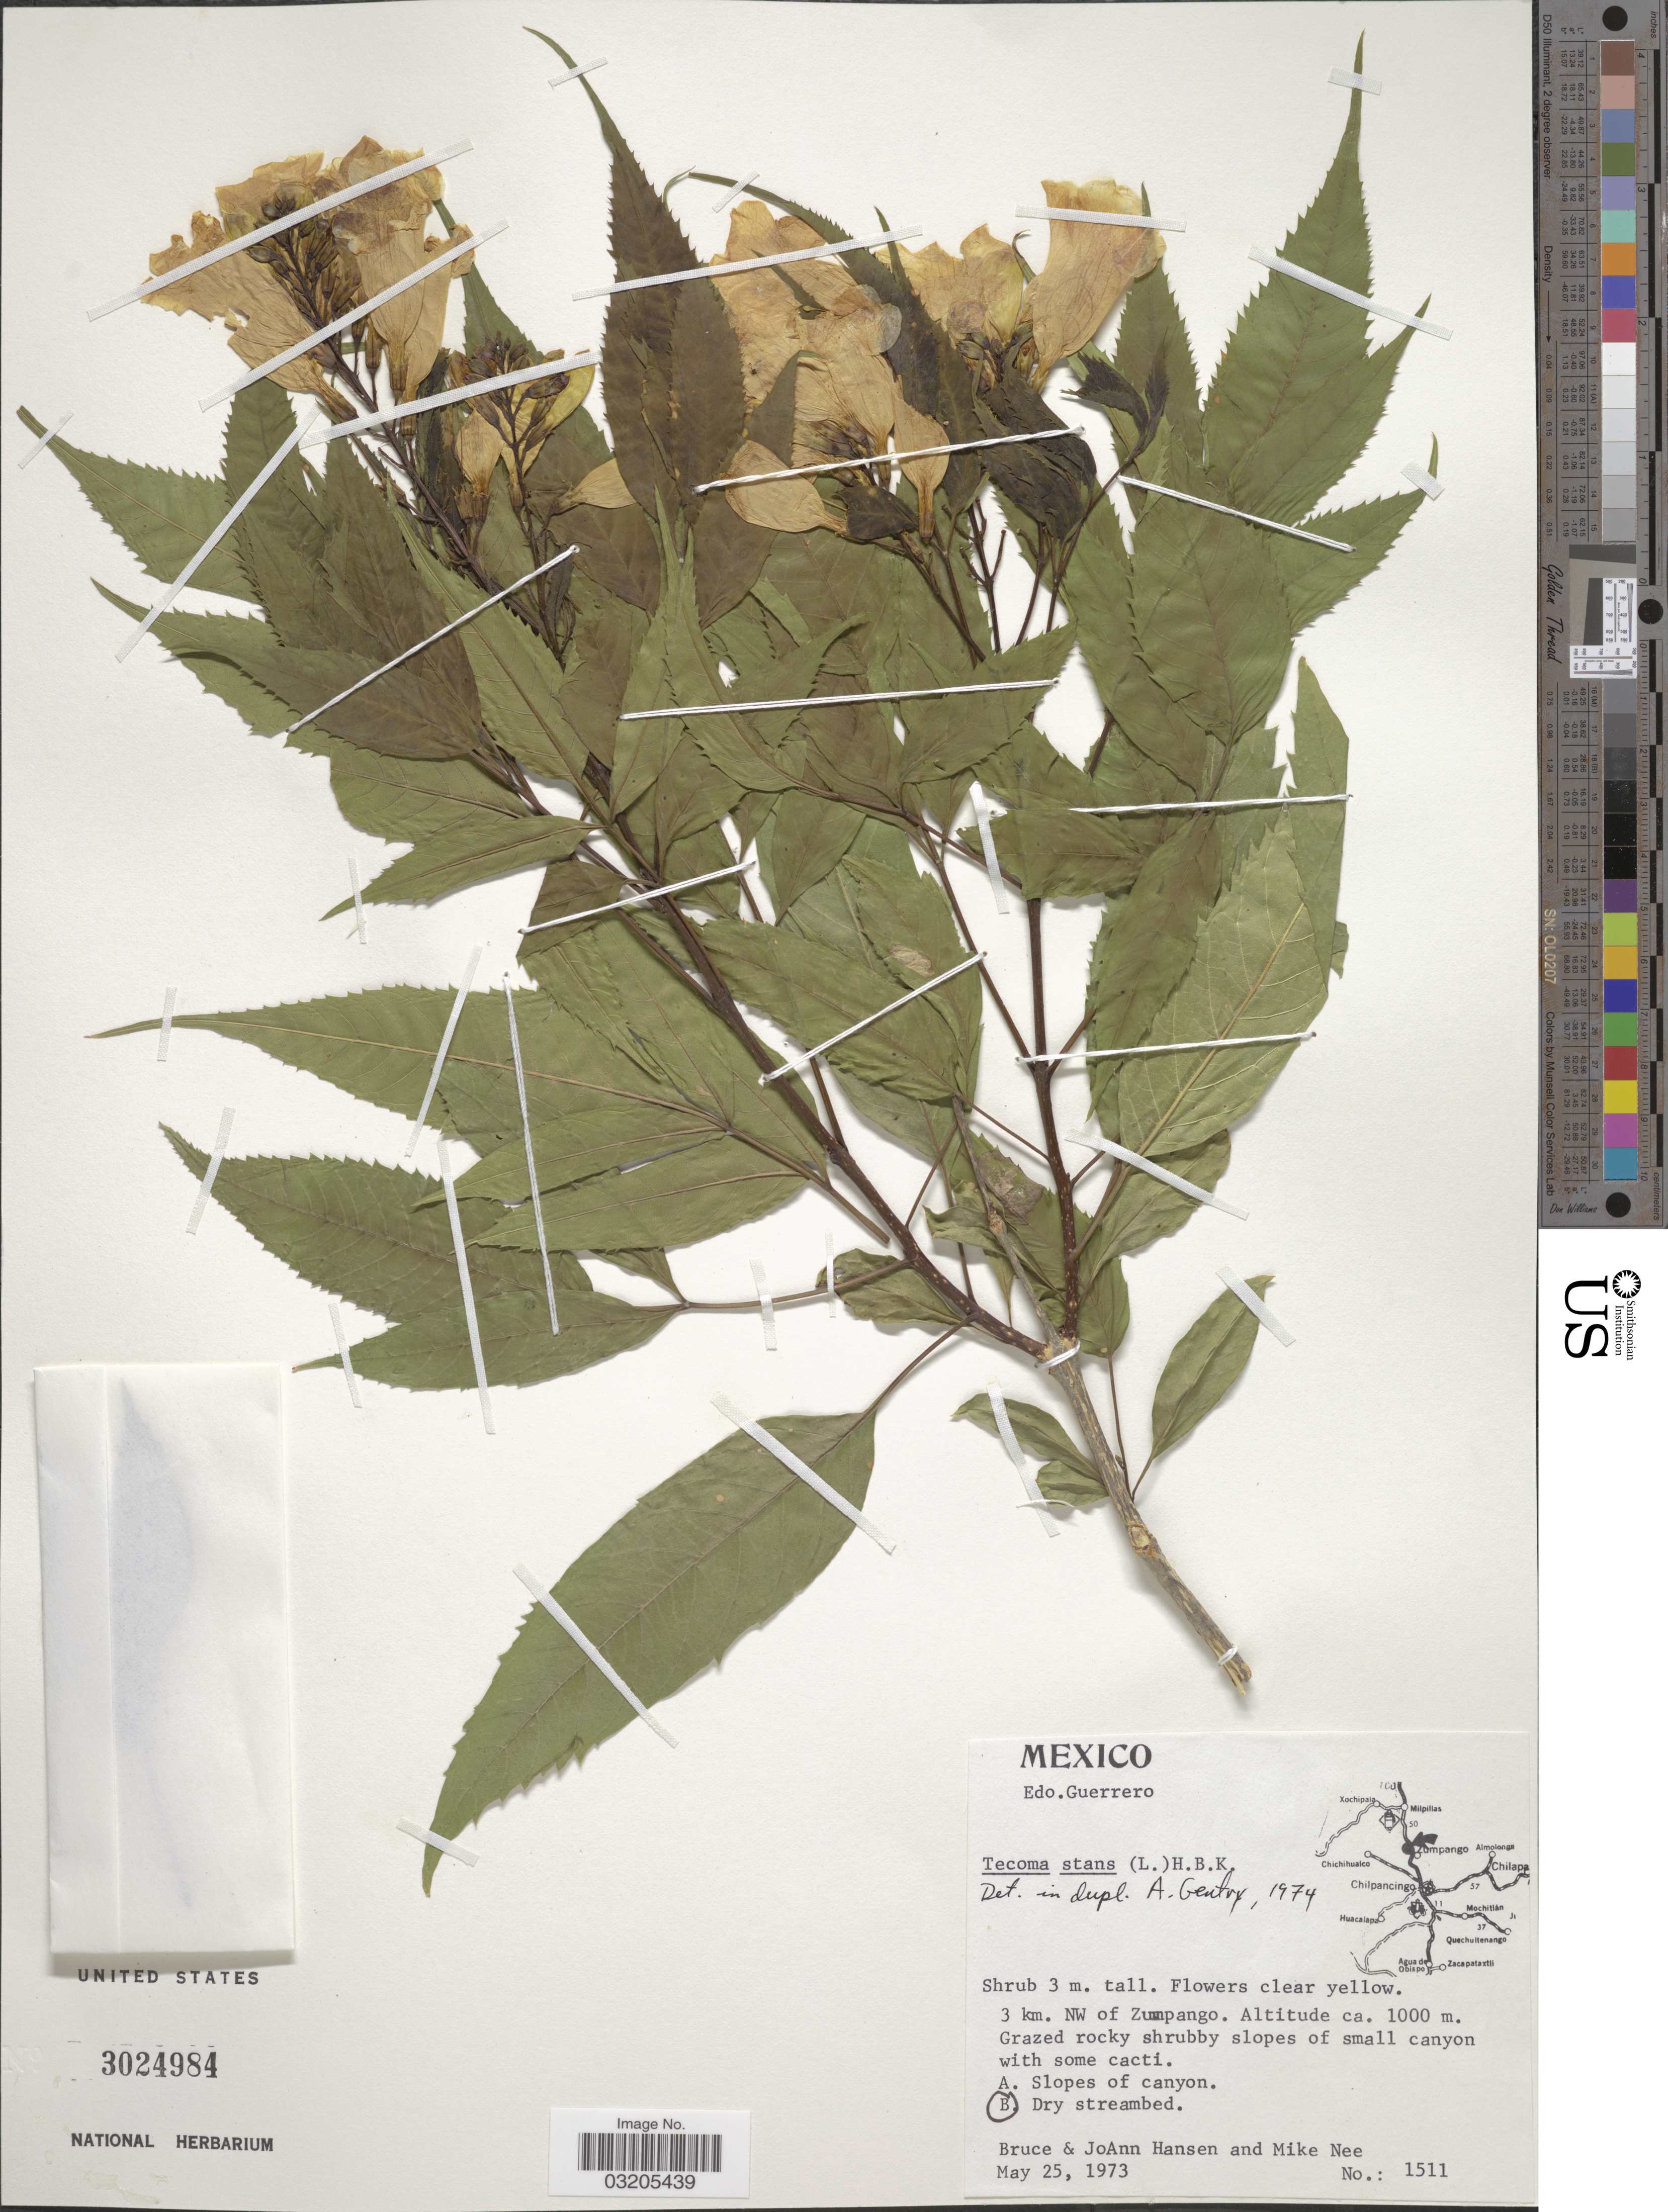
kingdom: Plantae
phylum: Tracheophyta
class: Magnoliopsida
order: Lamiales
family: Bignoniaceae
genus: Tecoma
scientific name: Tecoma stans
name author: (L.) Juss. ex Kunth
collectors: B. Hansen, J. Hansen & M. Nee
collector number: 1511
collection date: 1973-05-25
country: Mexico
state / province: Guerrero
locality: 3 km. NW of Zumpango. Dry stambed.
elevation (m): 1000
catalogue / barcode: US 3024984